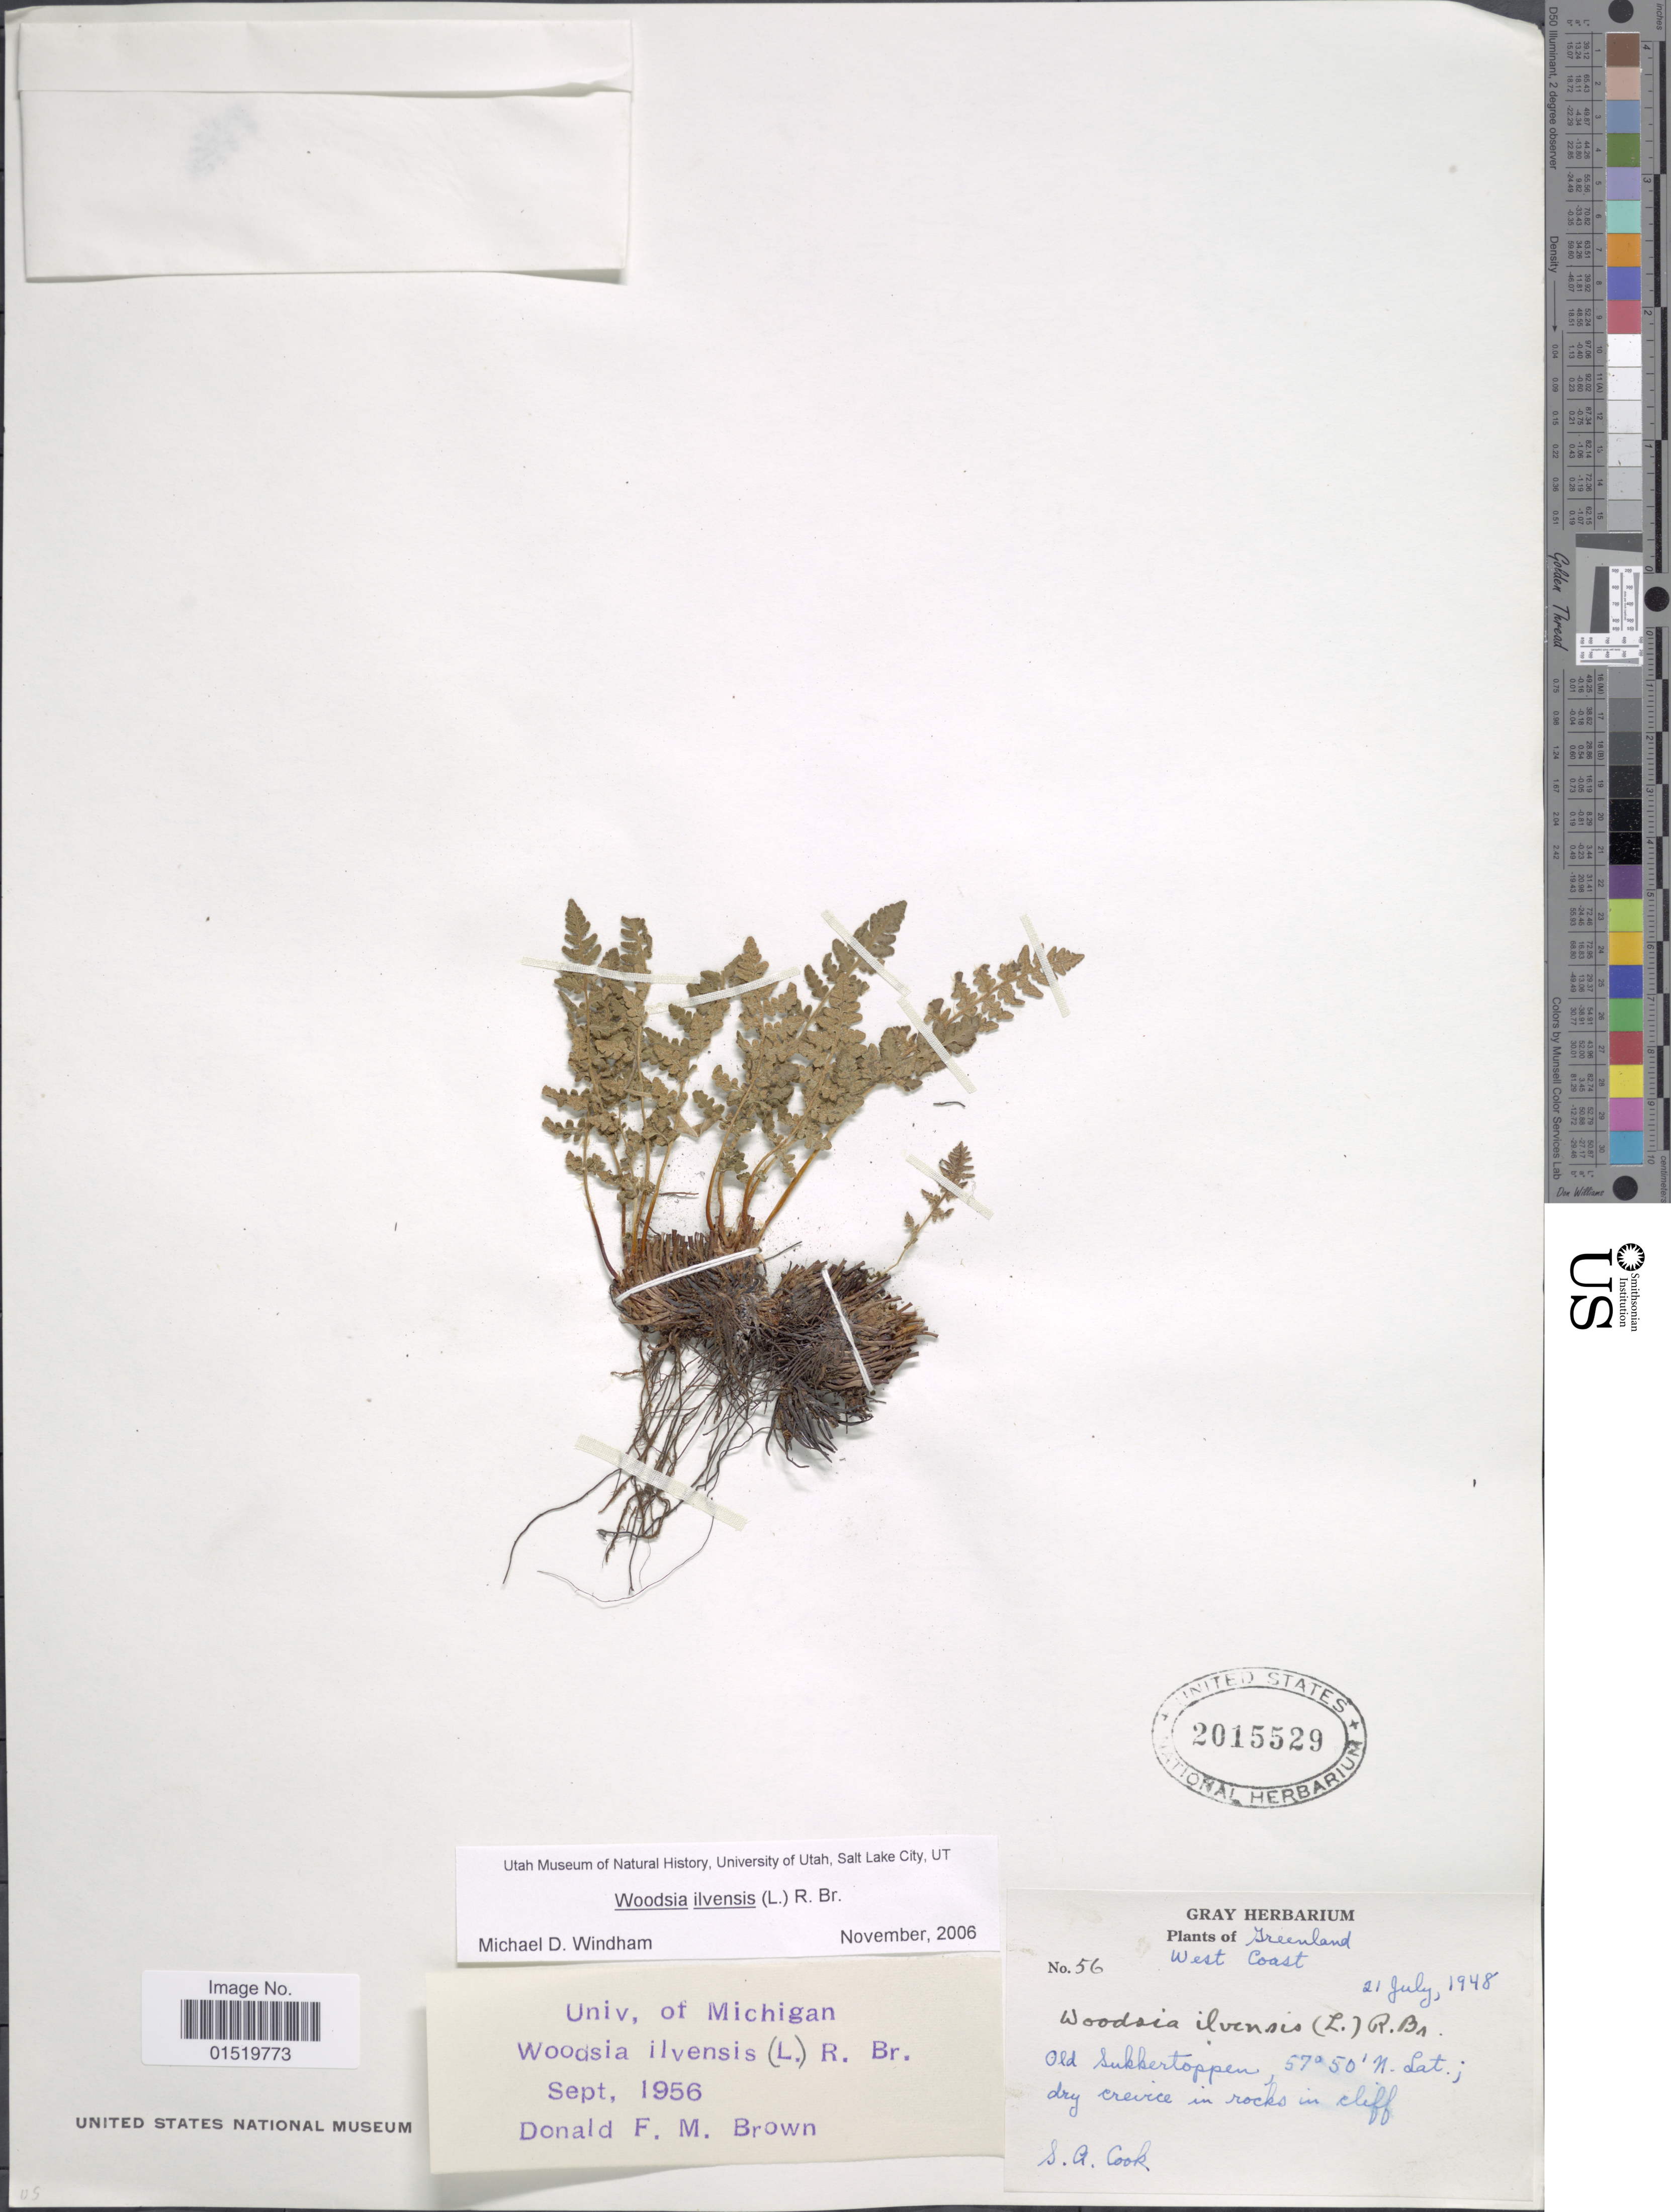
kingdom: Plantae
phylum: Tracheophyta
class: Polypodiopsida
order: Polypodiales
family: Woodsiaceae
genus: Woodsia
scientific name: Woodsia ilvensis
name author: (L.) R. Br.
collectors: S. A. Cook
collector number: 56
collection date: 1948-07-21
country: Greenland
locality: West Coast, Old Sukkertoppen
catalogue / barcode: US 2015529